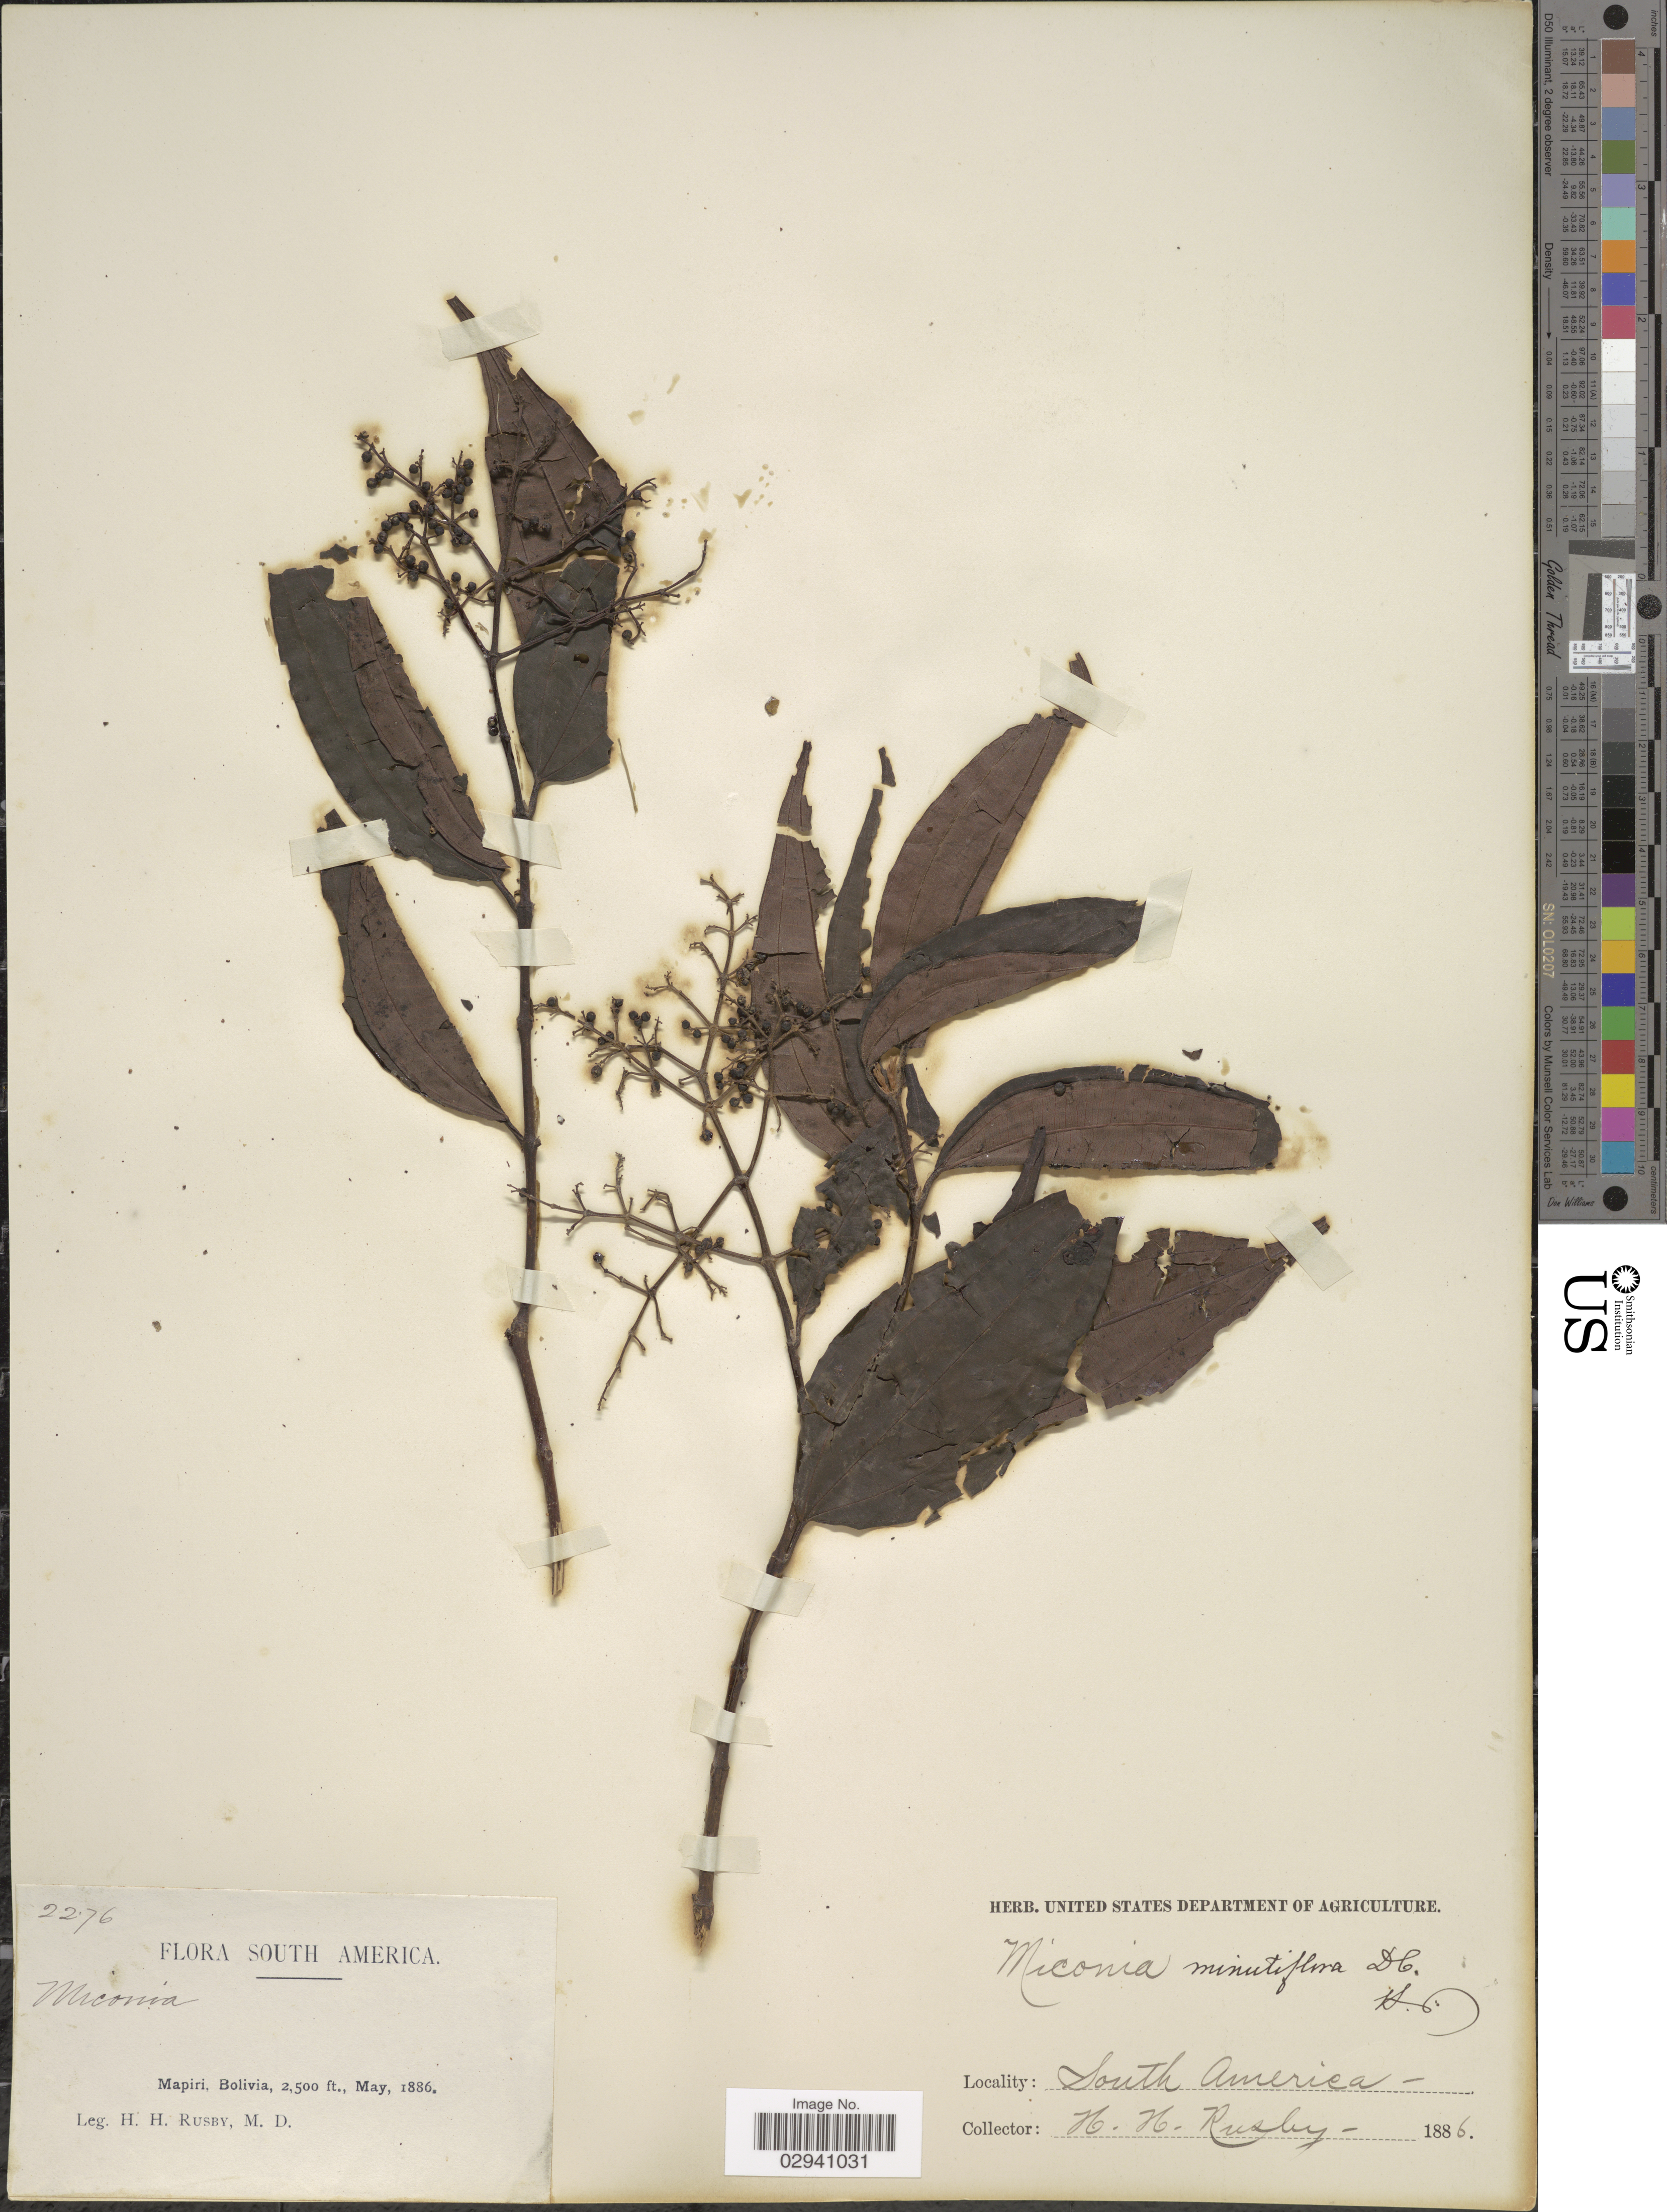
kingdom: Plantae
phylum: Tracheophyta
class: Magnoliopsida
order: Myrtales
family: Melastomataceae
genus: Miconia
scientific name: Miconia minutiflora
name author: (Bonpl.) DC.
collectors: H. H. Rusby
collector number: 2276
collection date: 1886-05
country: Bolivia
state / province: La Páz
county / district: Larecaja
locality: Mapiri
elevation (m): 762